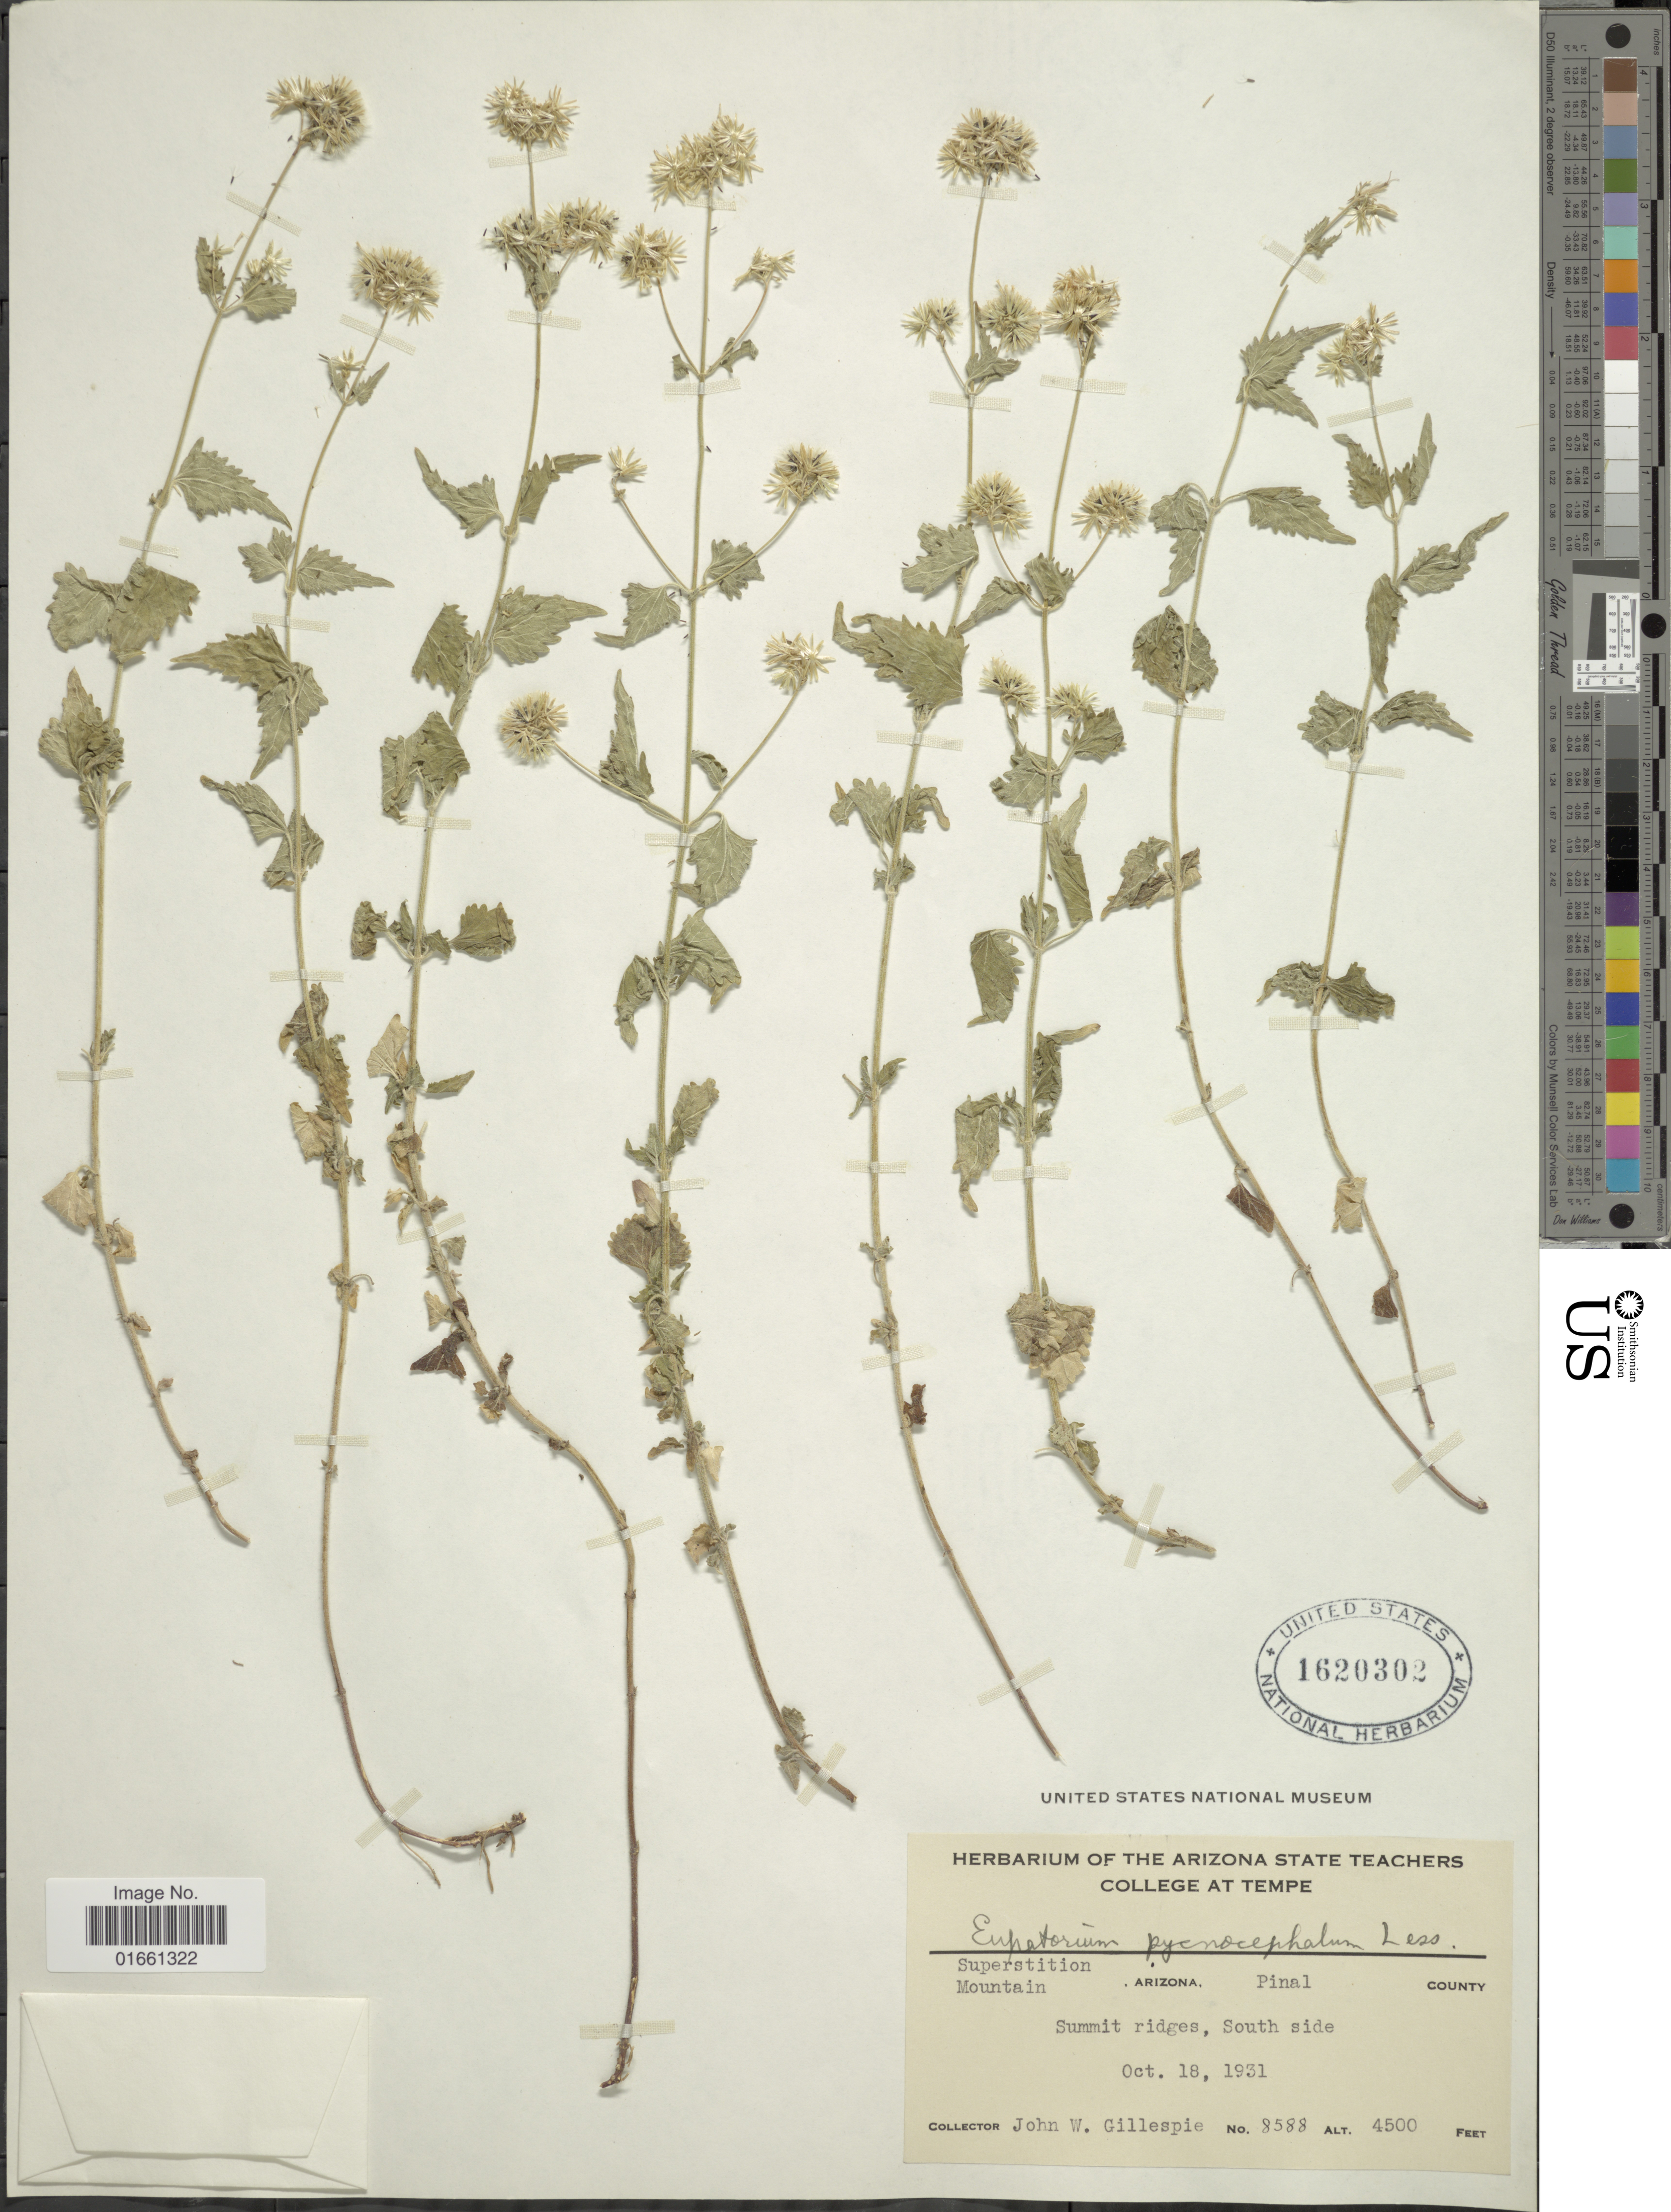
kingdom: Plantae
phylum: Tracheophyta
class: Magnoliopsida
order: Asterales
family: Asteraceae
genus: Fleischmannia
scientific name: Fleischmannia sonorae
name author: (A. Gray) R.M. King & H. Rob.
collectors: J. W. Gillespie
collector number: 8588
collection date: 1931-10-18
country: United States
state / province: Arizona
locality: Superstition Mountain, Pinal county, Summit ridges, South side.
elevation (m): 1372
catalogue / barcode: US 1620302